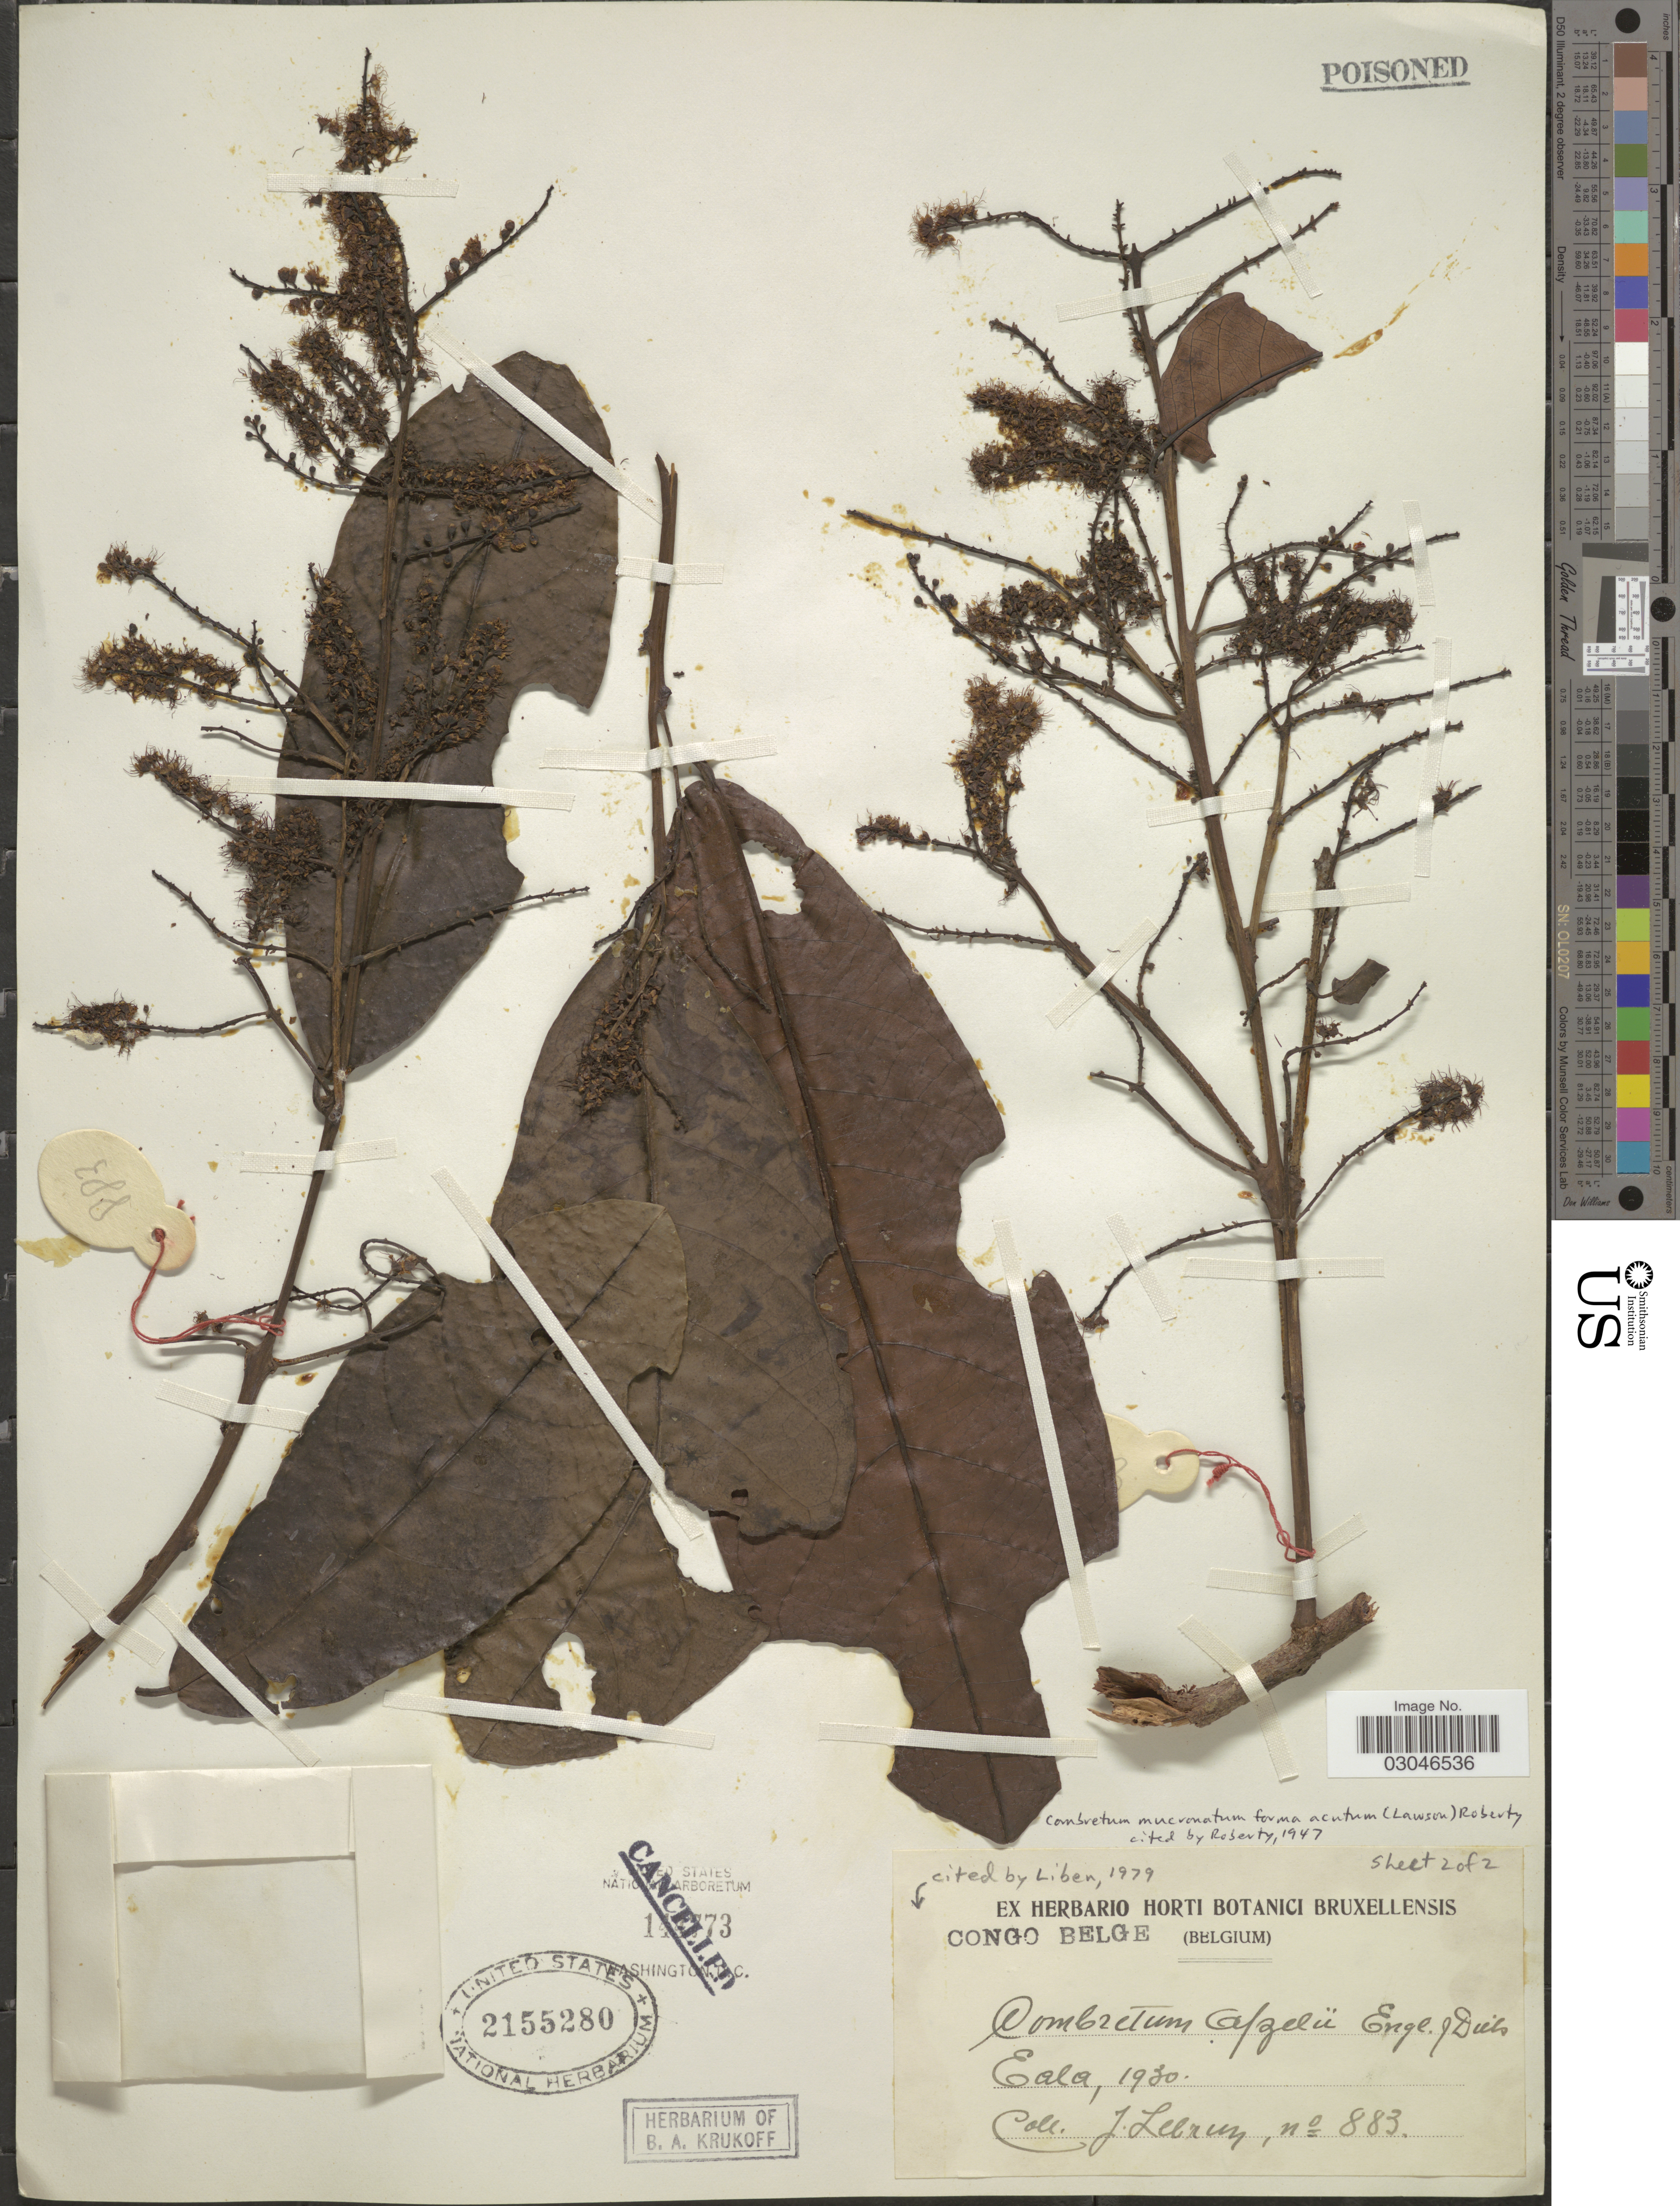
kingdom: Plantae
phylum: Tracheophyta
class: Magnoliopsida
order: Myrtales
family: Combretaceae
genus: Combretum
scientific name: Combretum afzelii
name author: G. Don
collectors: J. A. Lebrun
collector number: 883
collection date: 1930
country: Congo, Democratic Republic of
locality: Congo Belge. Eala.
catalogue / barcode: US 2155280